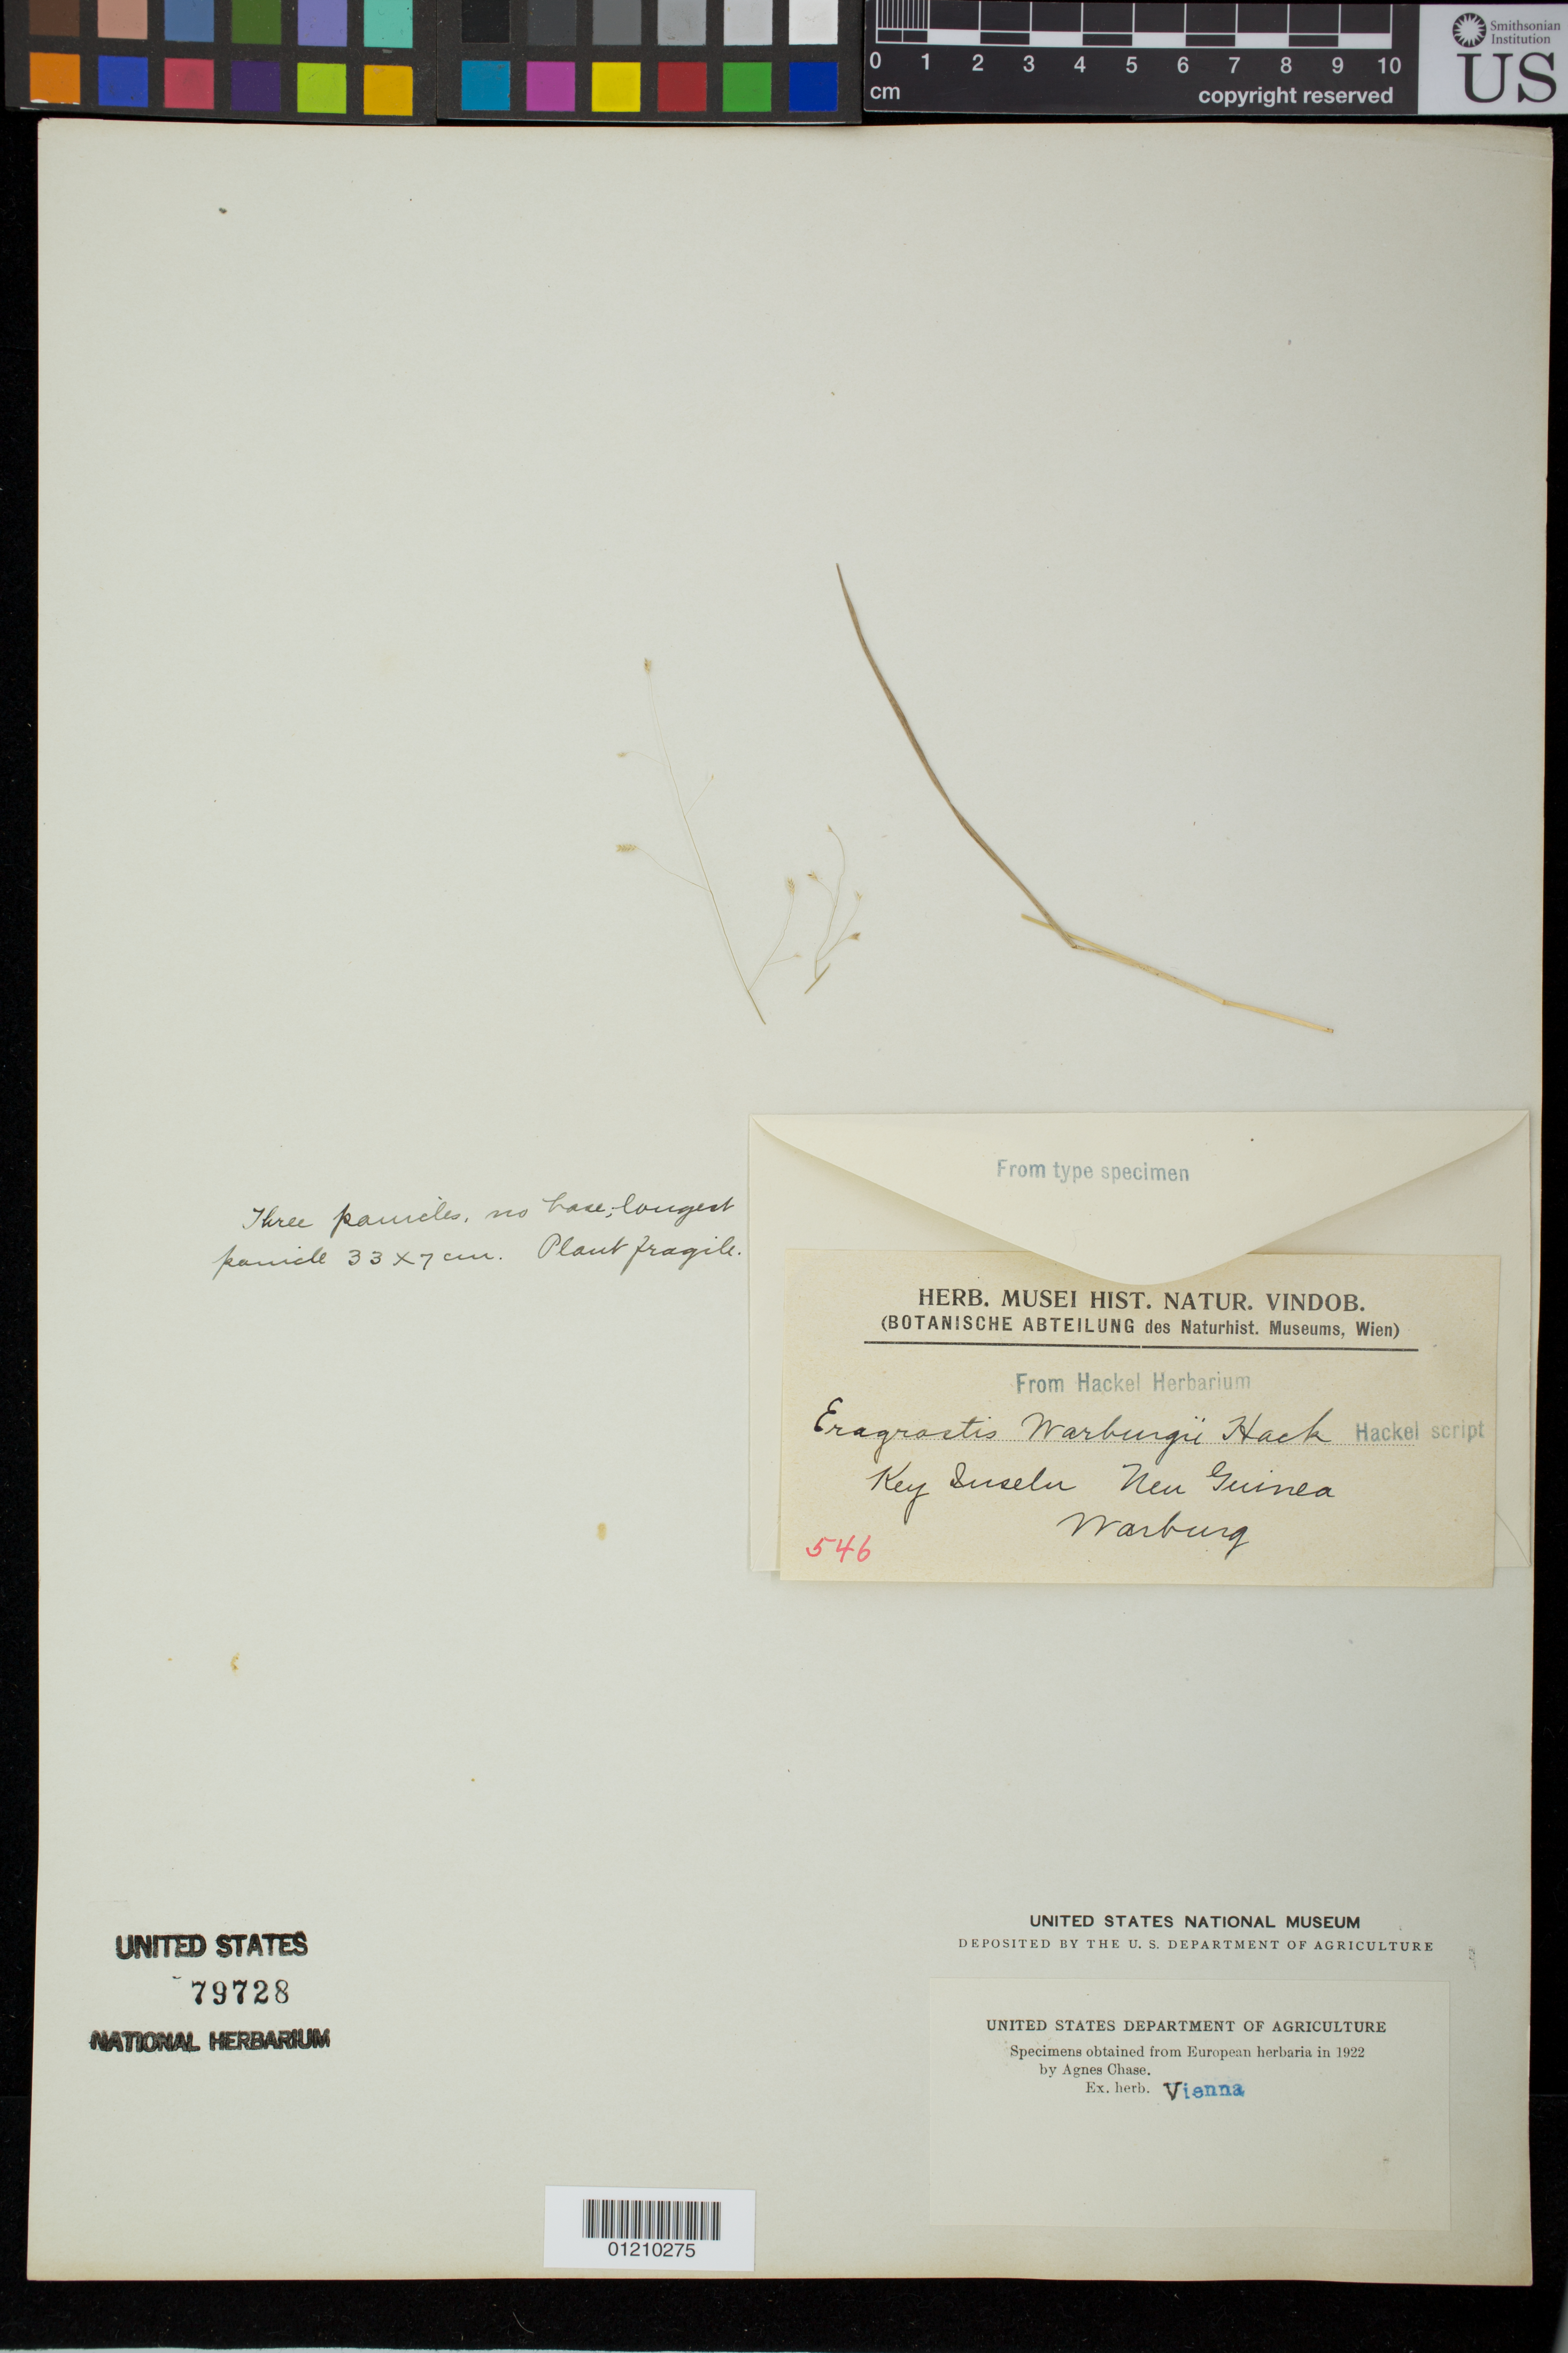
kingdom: Plantae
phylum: Tracheophyta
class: Liliopsida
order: Poales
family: Poaceae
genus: Eragrostis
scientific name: Eragrostis warburgii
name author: Hack.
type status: Possible Syntype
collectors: O. Warburg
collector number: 546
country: Papua New Guinea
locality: Key Ins.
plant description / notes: Fragmentary material of type specimen ex herb. Vienna.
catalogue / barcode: US 79728